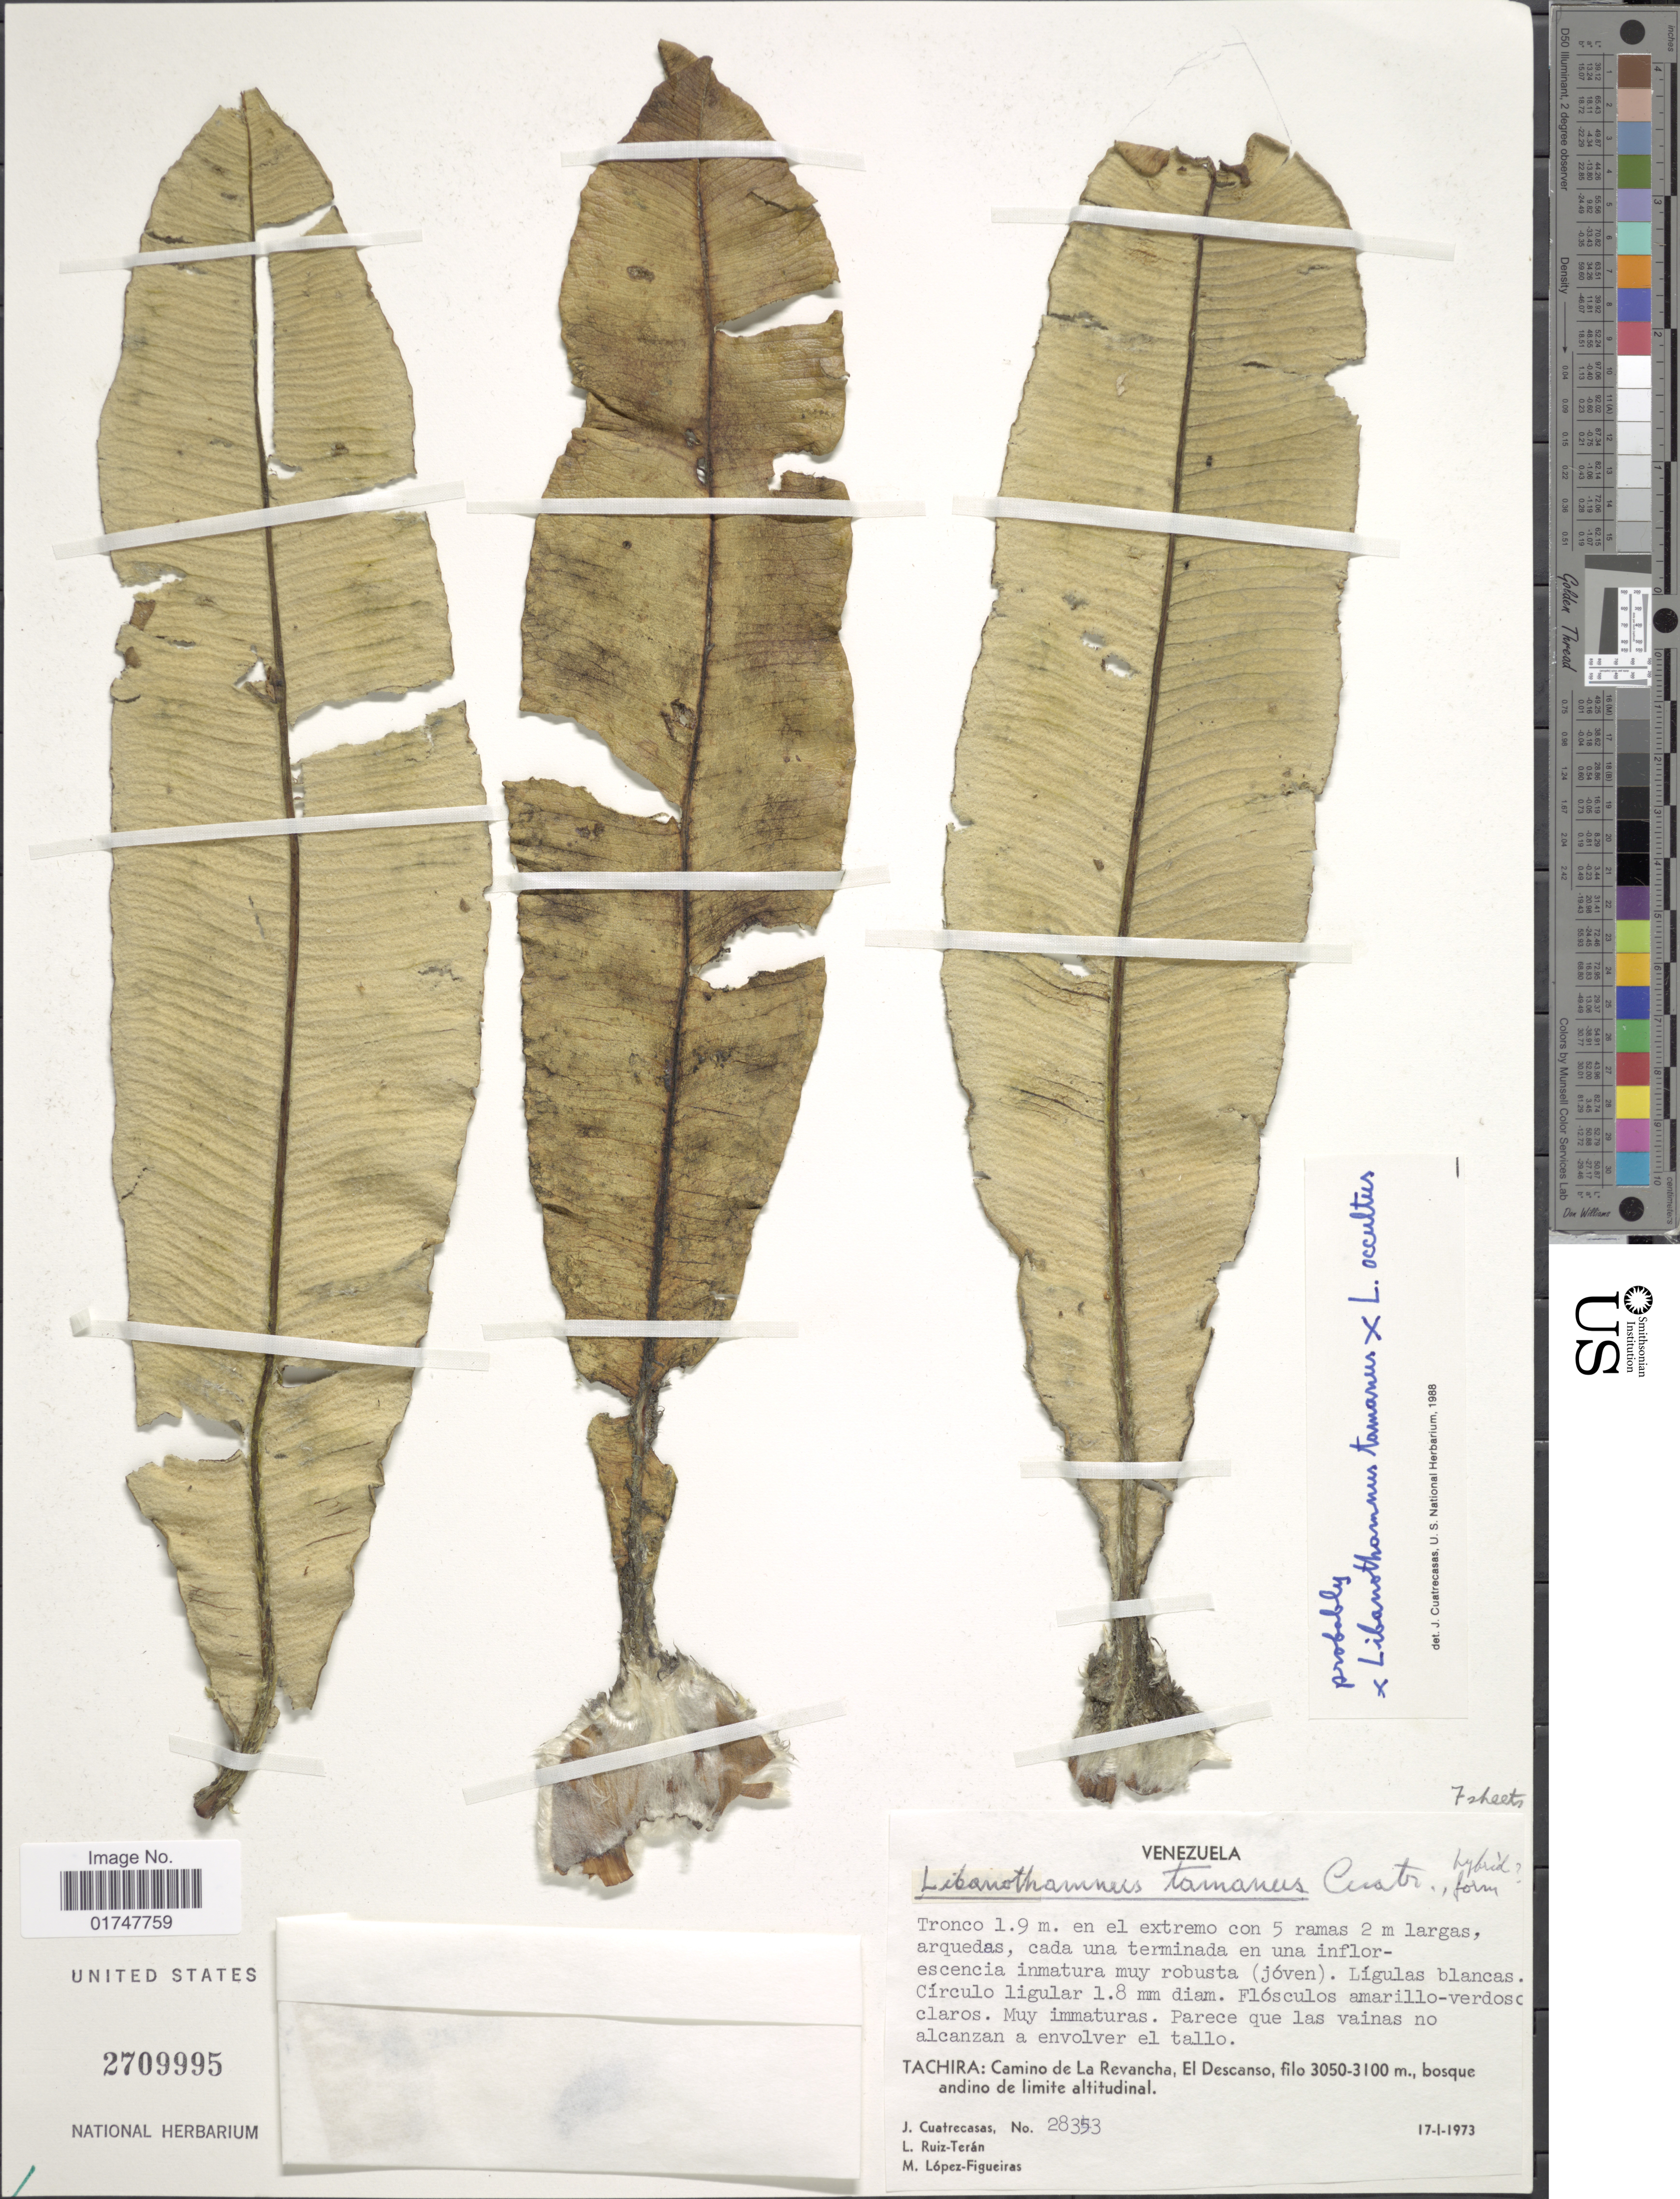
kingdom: Plantae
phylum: Tracheophyta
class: Magnoliopsida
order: Asterales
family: Asteraceae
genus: Libanothamnus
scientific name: Libanothamnus tamanus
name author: (Cuatrec.) Cuatrec.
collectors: J. Cuatrecasas, L. E. Ruíz-Terán & M. López Figueiras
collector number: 28353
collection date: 1973-01-17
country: Venezuela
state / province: Tachira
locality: Camino de La Revancha, El Descanso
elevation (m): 3050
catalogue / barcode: US 2709995